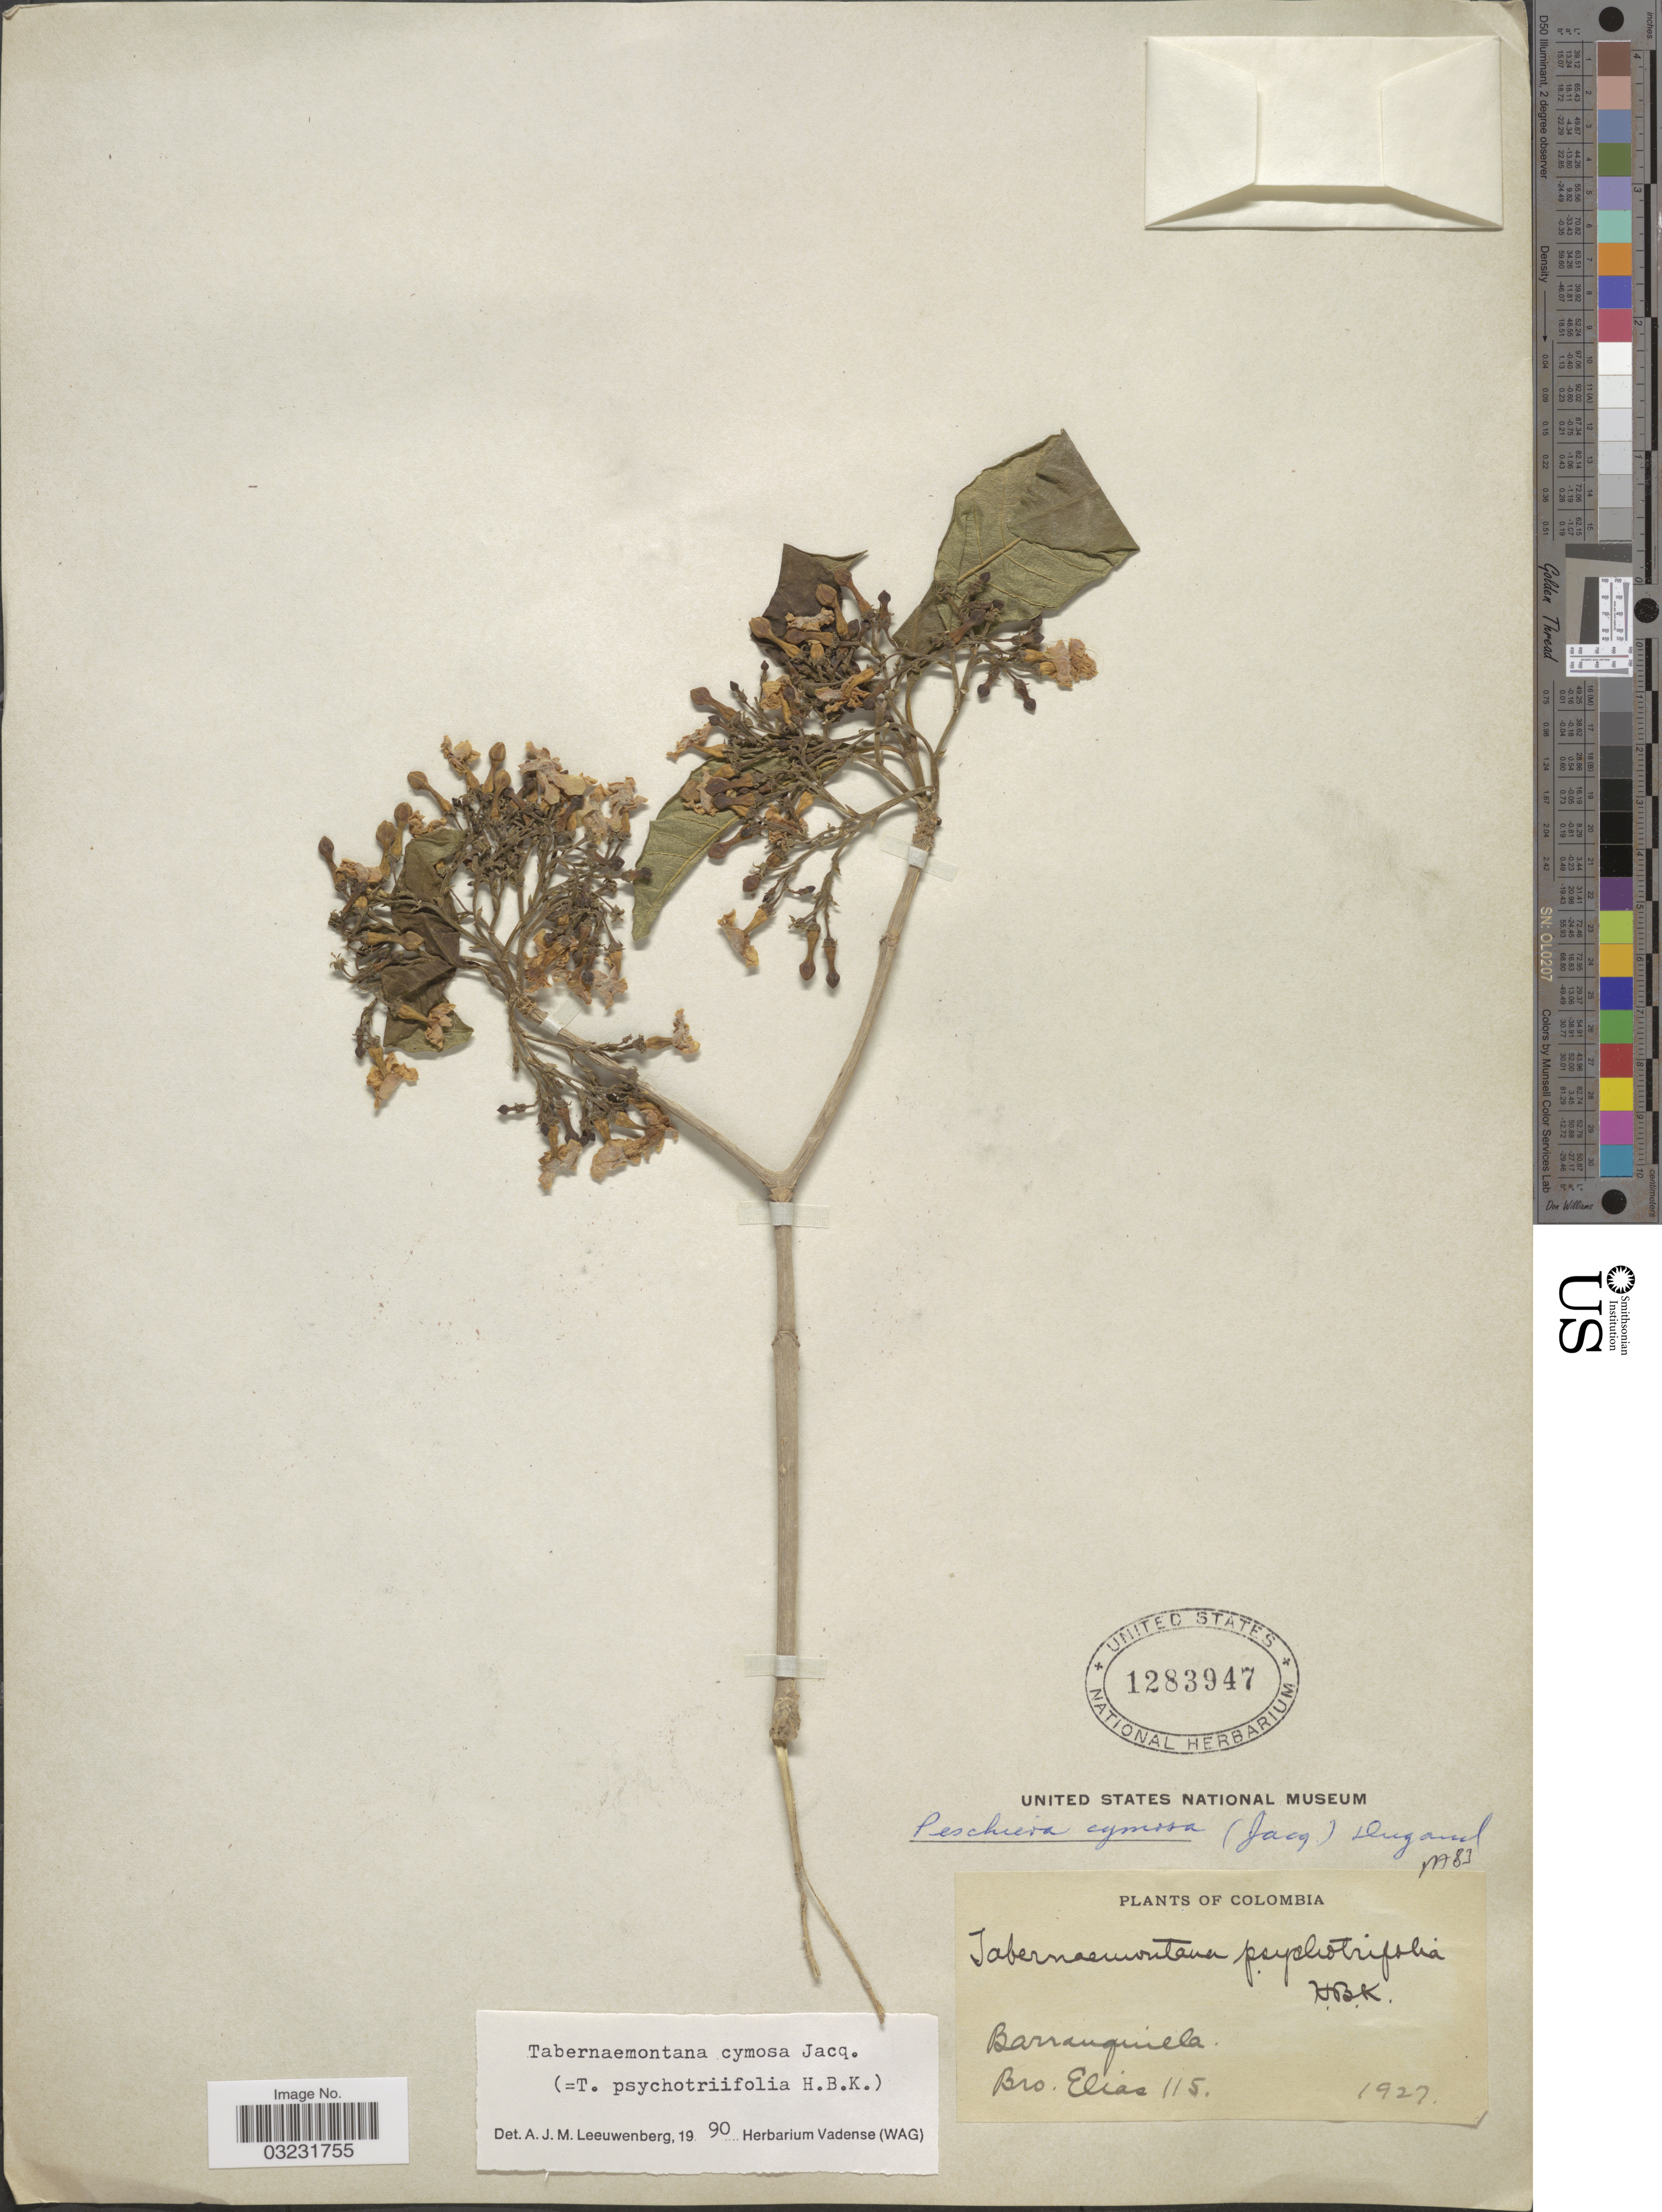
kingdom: Plantae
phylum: Tracheophyta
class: Magnoliopsida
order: Gentianales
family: Apocynaceae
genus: Tabernaemontana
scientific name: Tabernaemontana cymosa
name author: Jacq.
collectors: Bro. Elias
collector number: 115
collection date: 1927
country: Colombia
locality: Barranquilla.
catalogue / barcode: US 1283947